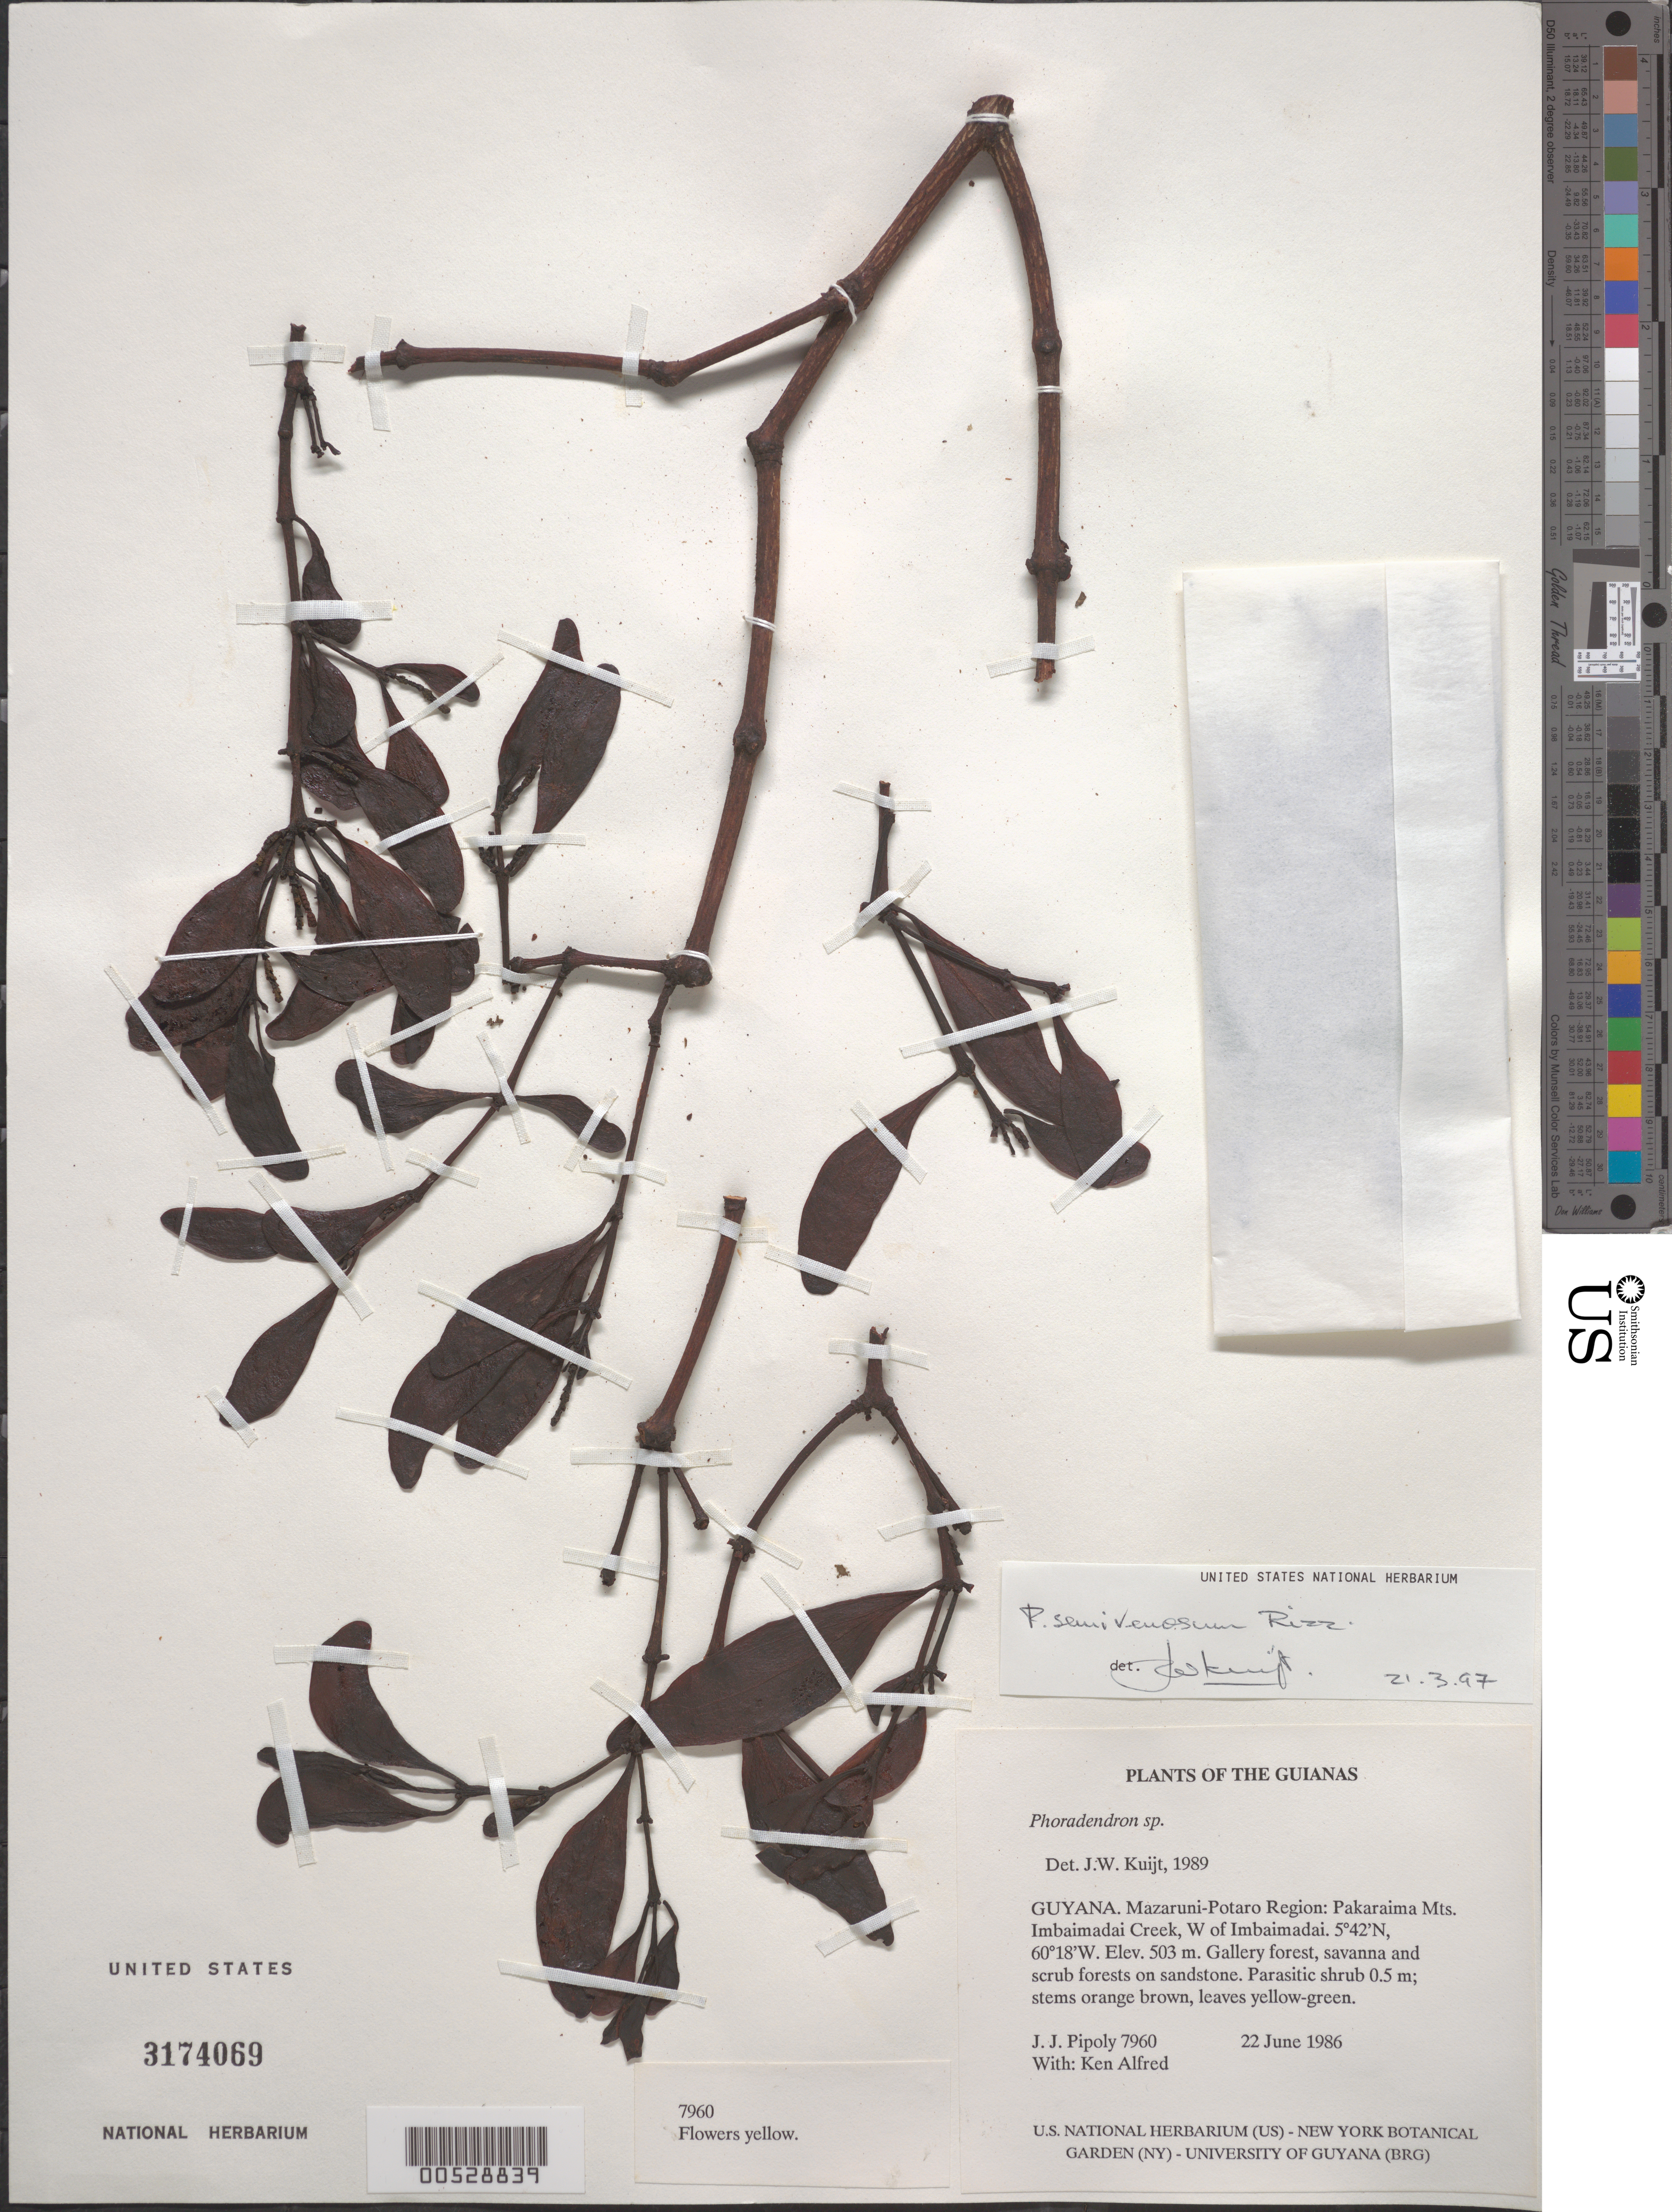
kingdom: Plantae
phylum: Tracheophyta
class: Magnoliopsida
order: Santalales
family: Viscaceae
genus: Phoradendron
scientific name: Phoradendron semivenosum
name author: Rizzini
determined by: Kuijt, Job, (CANADA)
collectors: J. J. Pipoly & K. Alfred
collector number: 7960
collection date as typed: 22 June 1986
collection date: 1986-06-22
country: Guyana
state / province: Cuyuni-Mazaruni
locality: Pakaraima Mts. Imbaimadai Creek, W of Imbaimadai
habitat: Gallery forest, savanna and scrub forests on sandstone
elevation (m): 503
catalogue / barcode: US 3174069